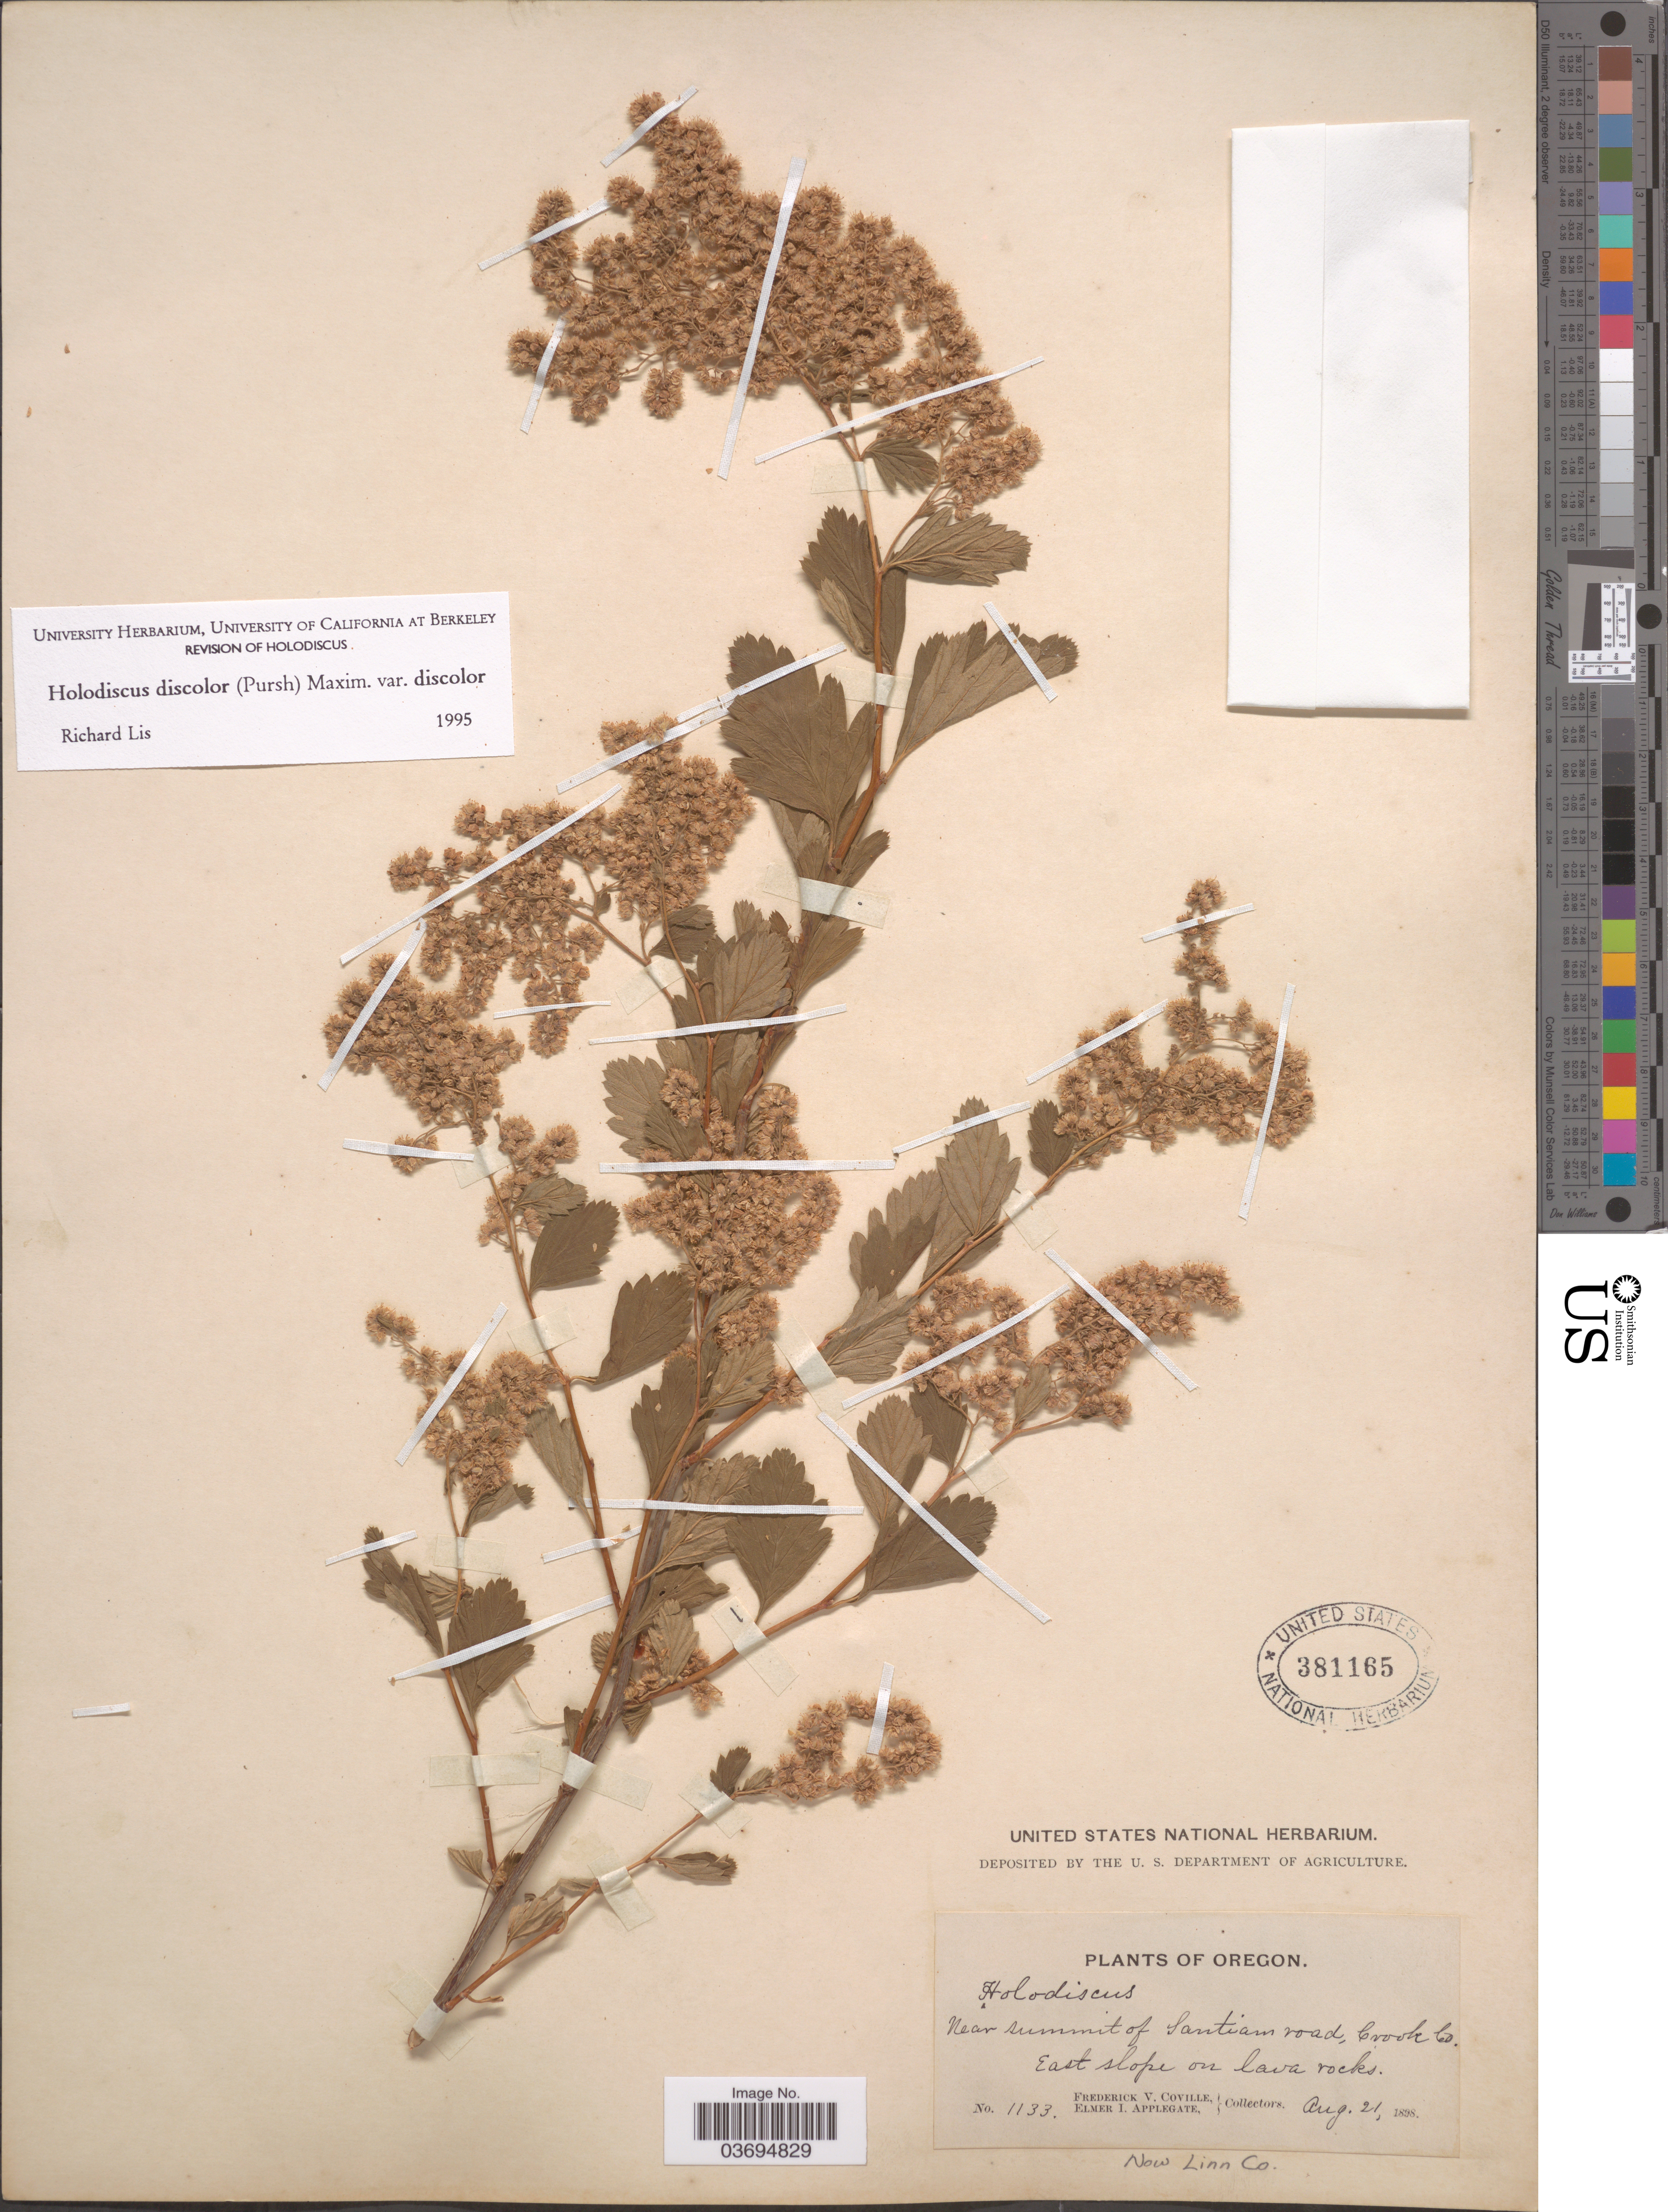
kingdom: Plantae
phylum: Tracheophyta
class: Magnoliopsida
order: Rosales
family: Rosaceae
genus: Holodiscus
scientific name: Holodiscus discolor var. discolor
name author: (Pursh) Maxim.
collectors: F. V. Coville & E. I. Applegate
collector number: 1133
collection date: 1898-08-21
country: United States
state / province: Oregon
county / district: Linn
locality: Near summit of Santiam road, Crook Co. East slope on lava rocks. Now Linn Co.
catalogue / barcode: US 381165